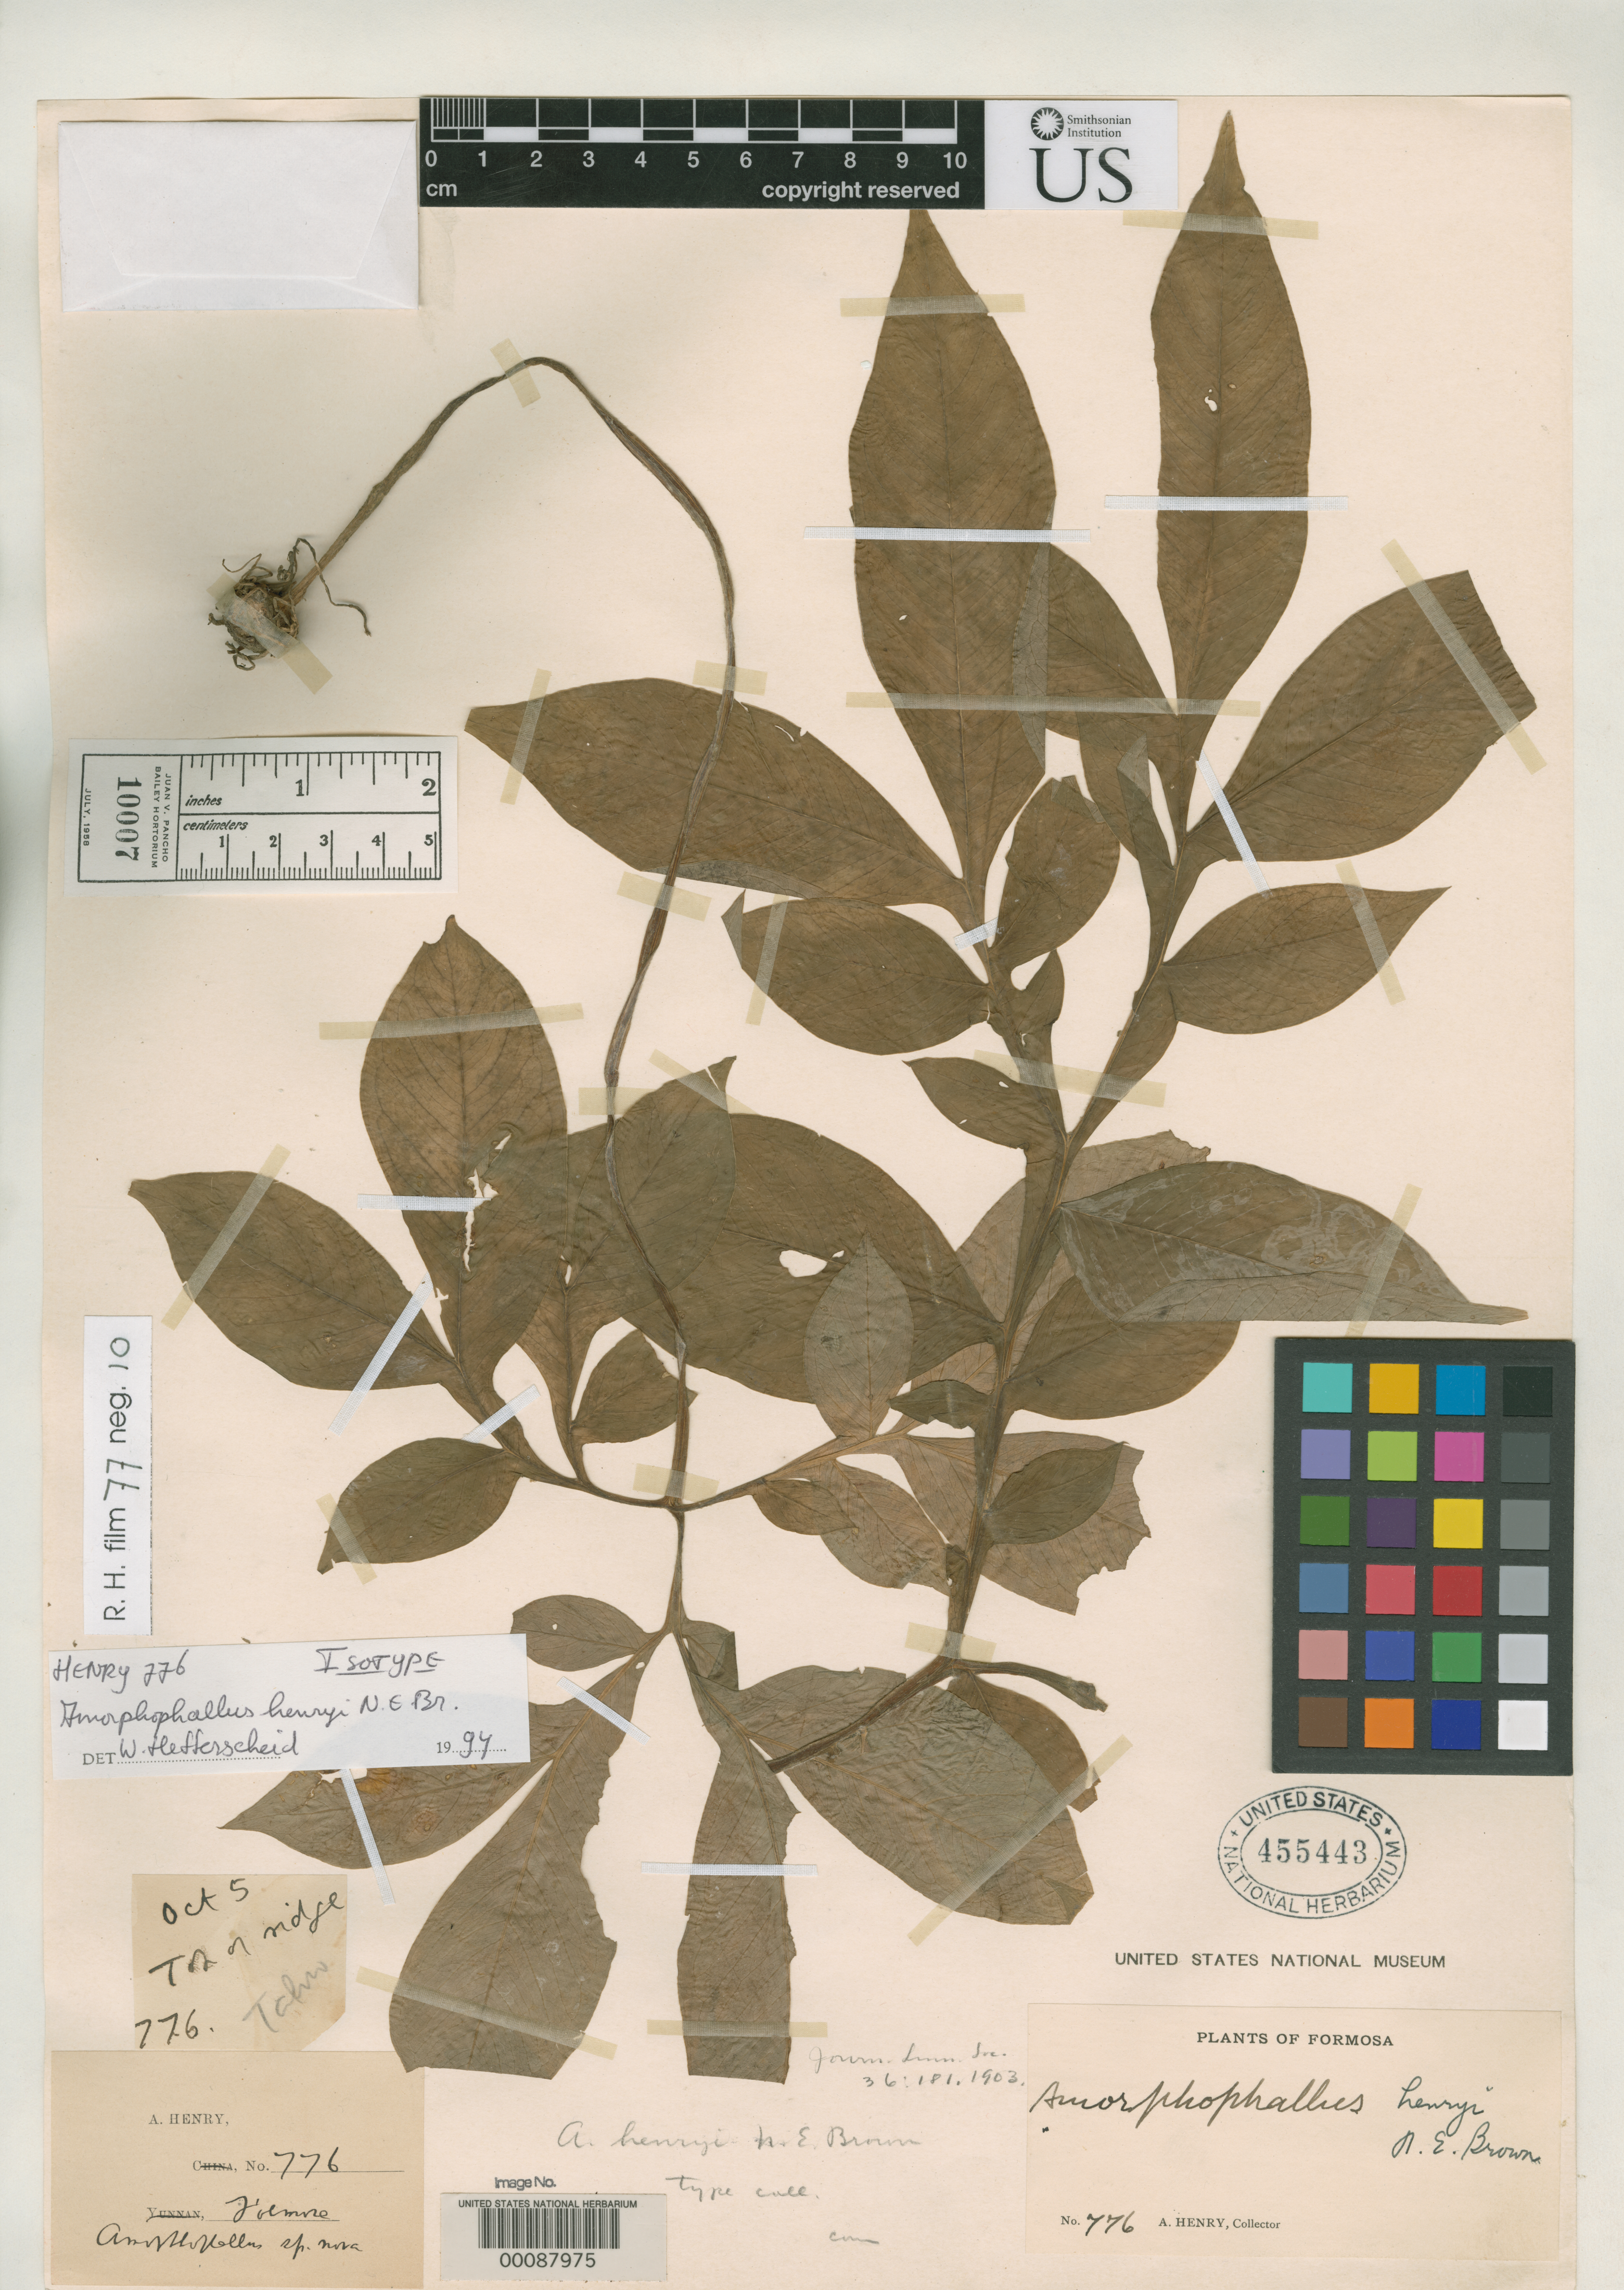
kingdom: Plantae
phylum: Tracheophyta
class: Liliopsida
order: Alismatales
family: Araceae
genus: Amorphophallus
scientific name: Amorphophallus henryi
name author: N.E. Br.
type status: Isotype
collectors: A. Henry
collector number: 776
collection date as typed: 05 Oct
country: Taiwan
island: Taiwan [Formosa]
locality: Takow.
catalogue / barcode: US 455443